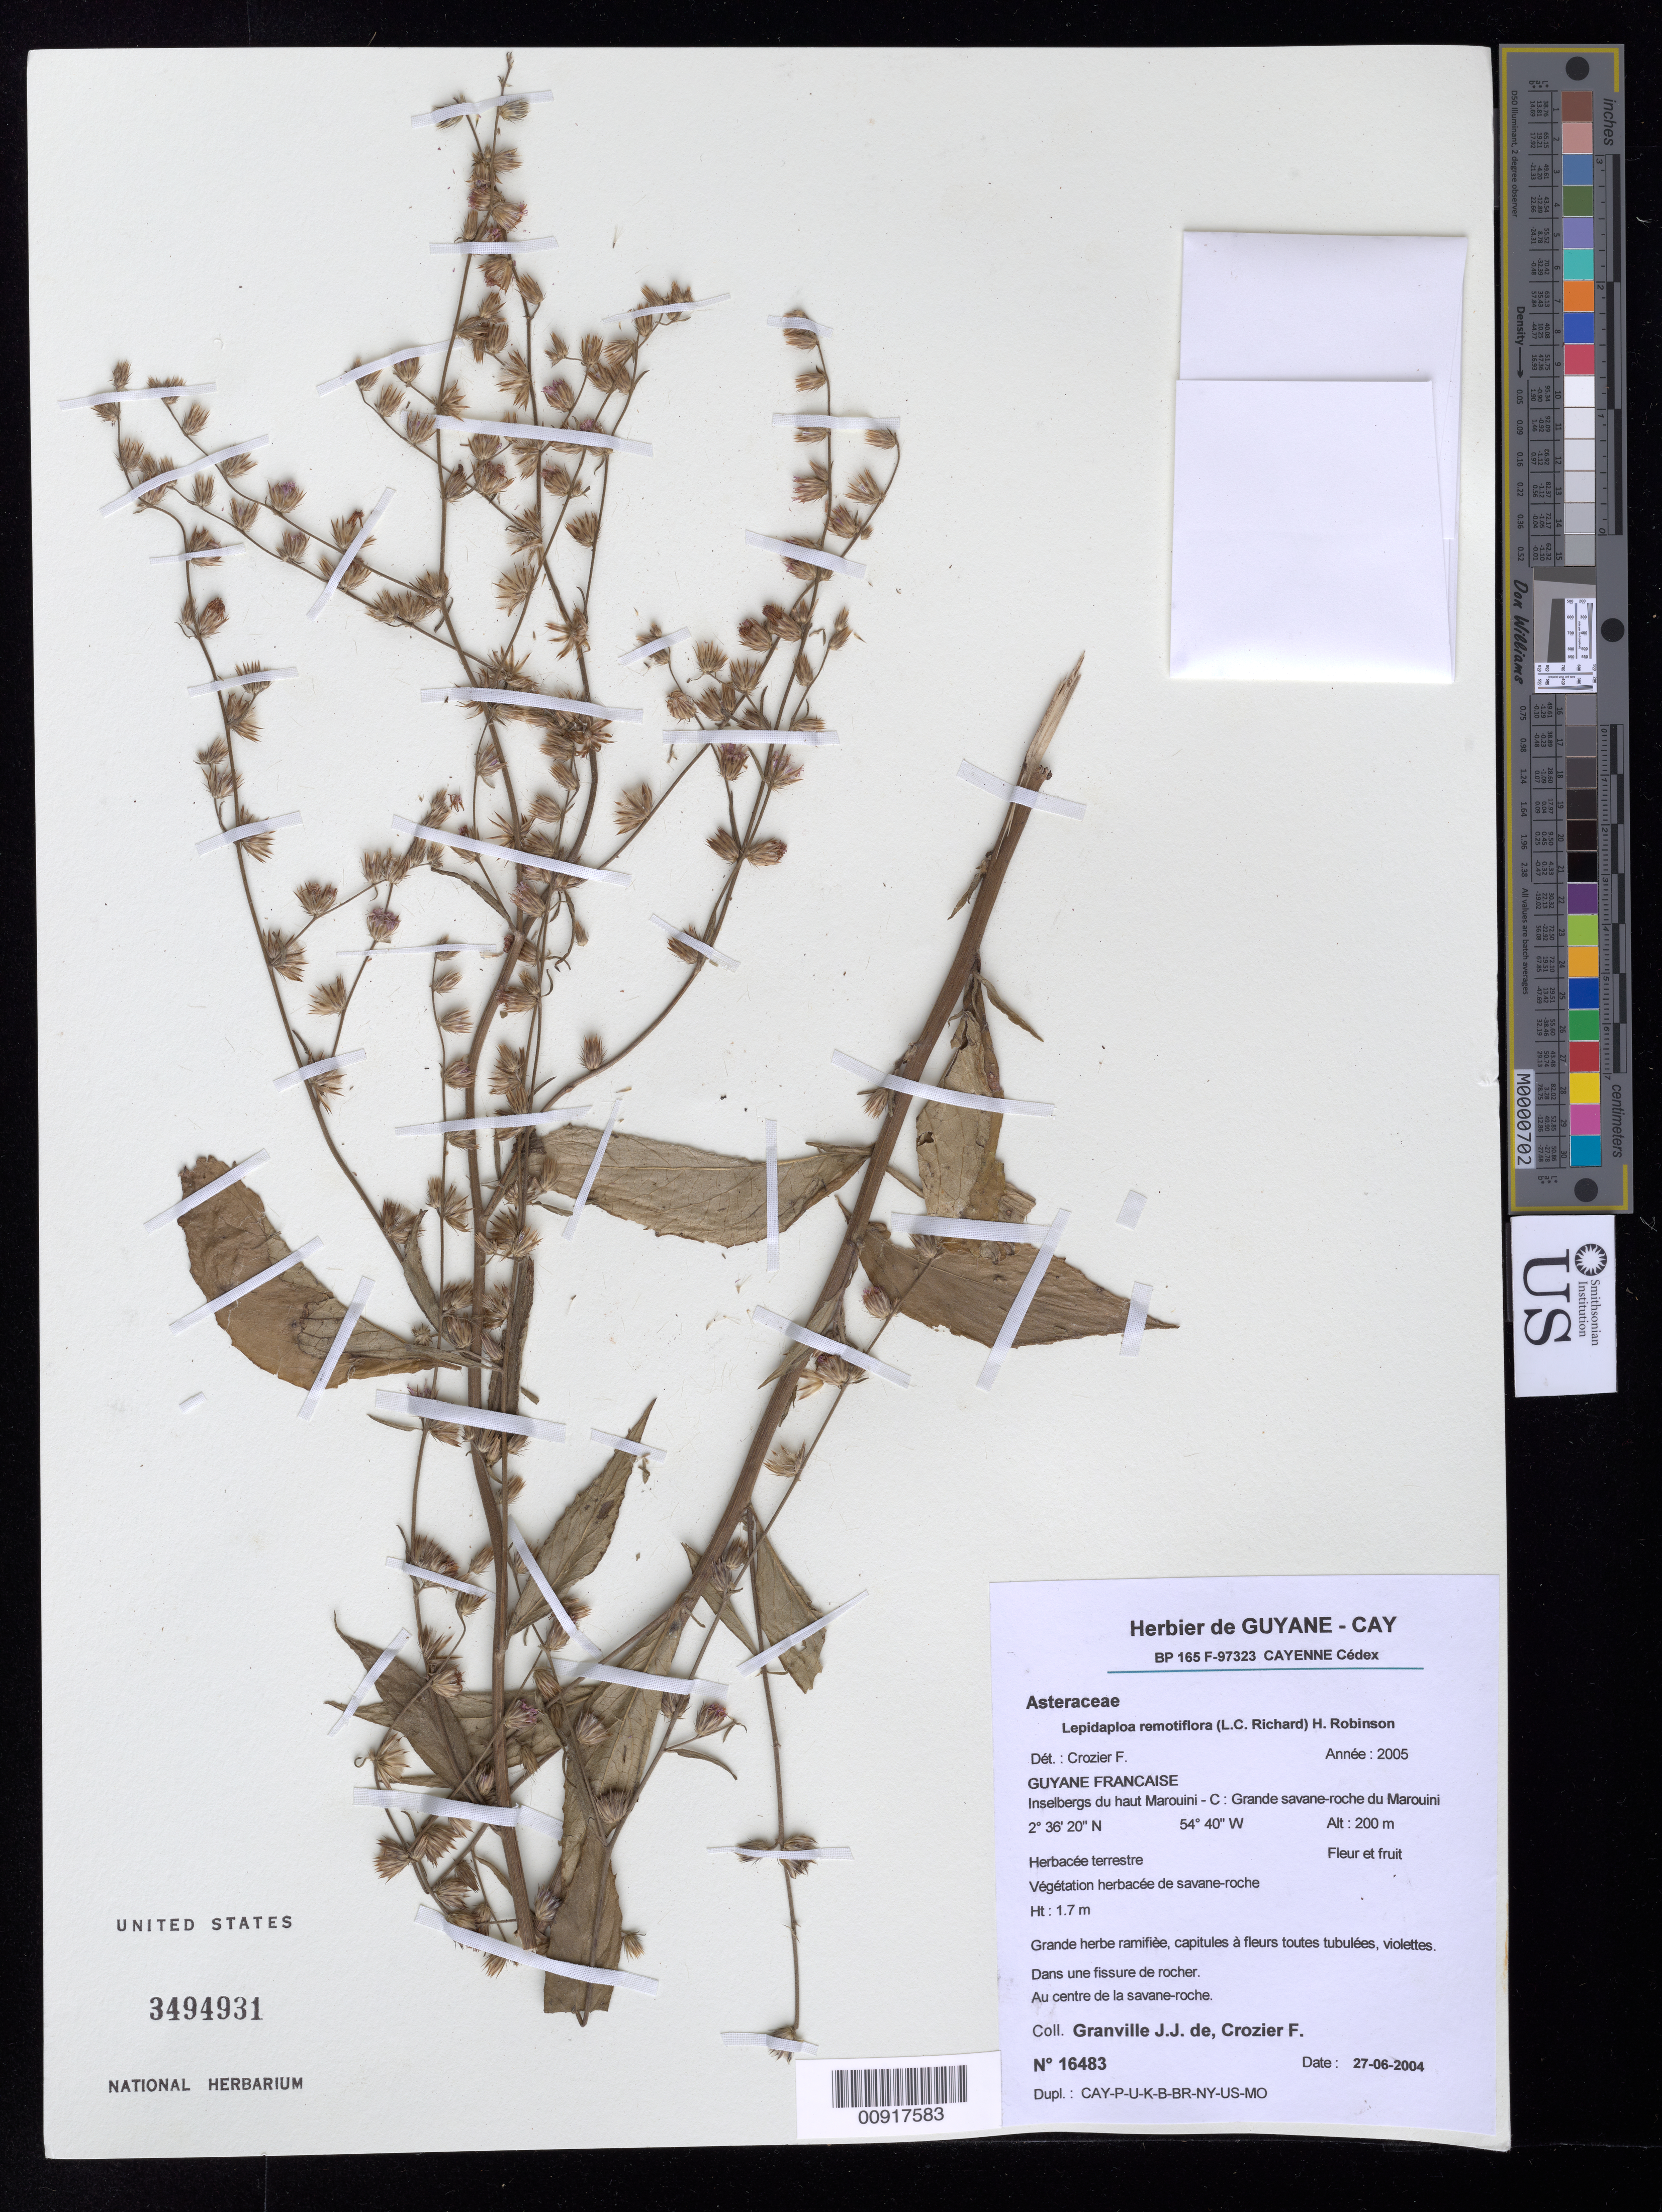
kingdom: Plantae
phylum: Tracheophyta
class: Magnoliopsida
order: Asterales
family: Asteraceae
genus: Lepidaploa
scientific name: Lepidaploa remotiflora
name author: (Rich.) H. Rob.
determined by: Crozier, F.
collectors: J.-J. de Granville & F. Crozier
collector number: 16483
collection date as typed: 27-Jun-04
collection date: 2004-06-27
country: French Guiana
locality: Haut Marouini-C; Grande savane-roche du Marouini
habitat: Vegetacion herbacee de savane-roche; dans une fissure de rocher, au centre de la savane-roche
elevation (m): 200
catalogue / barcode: US 3494931